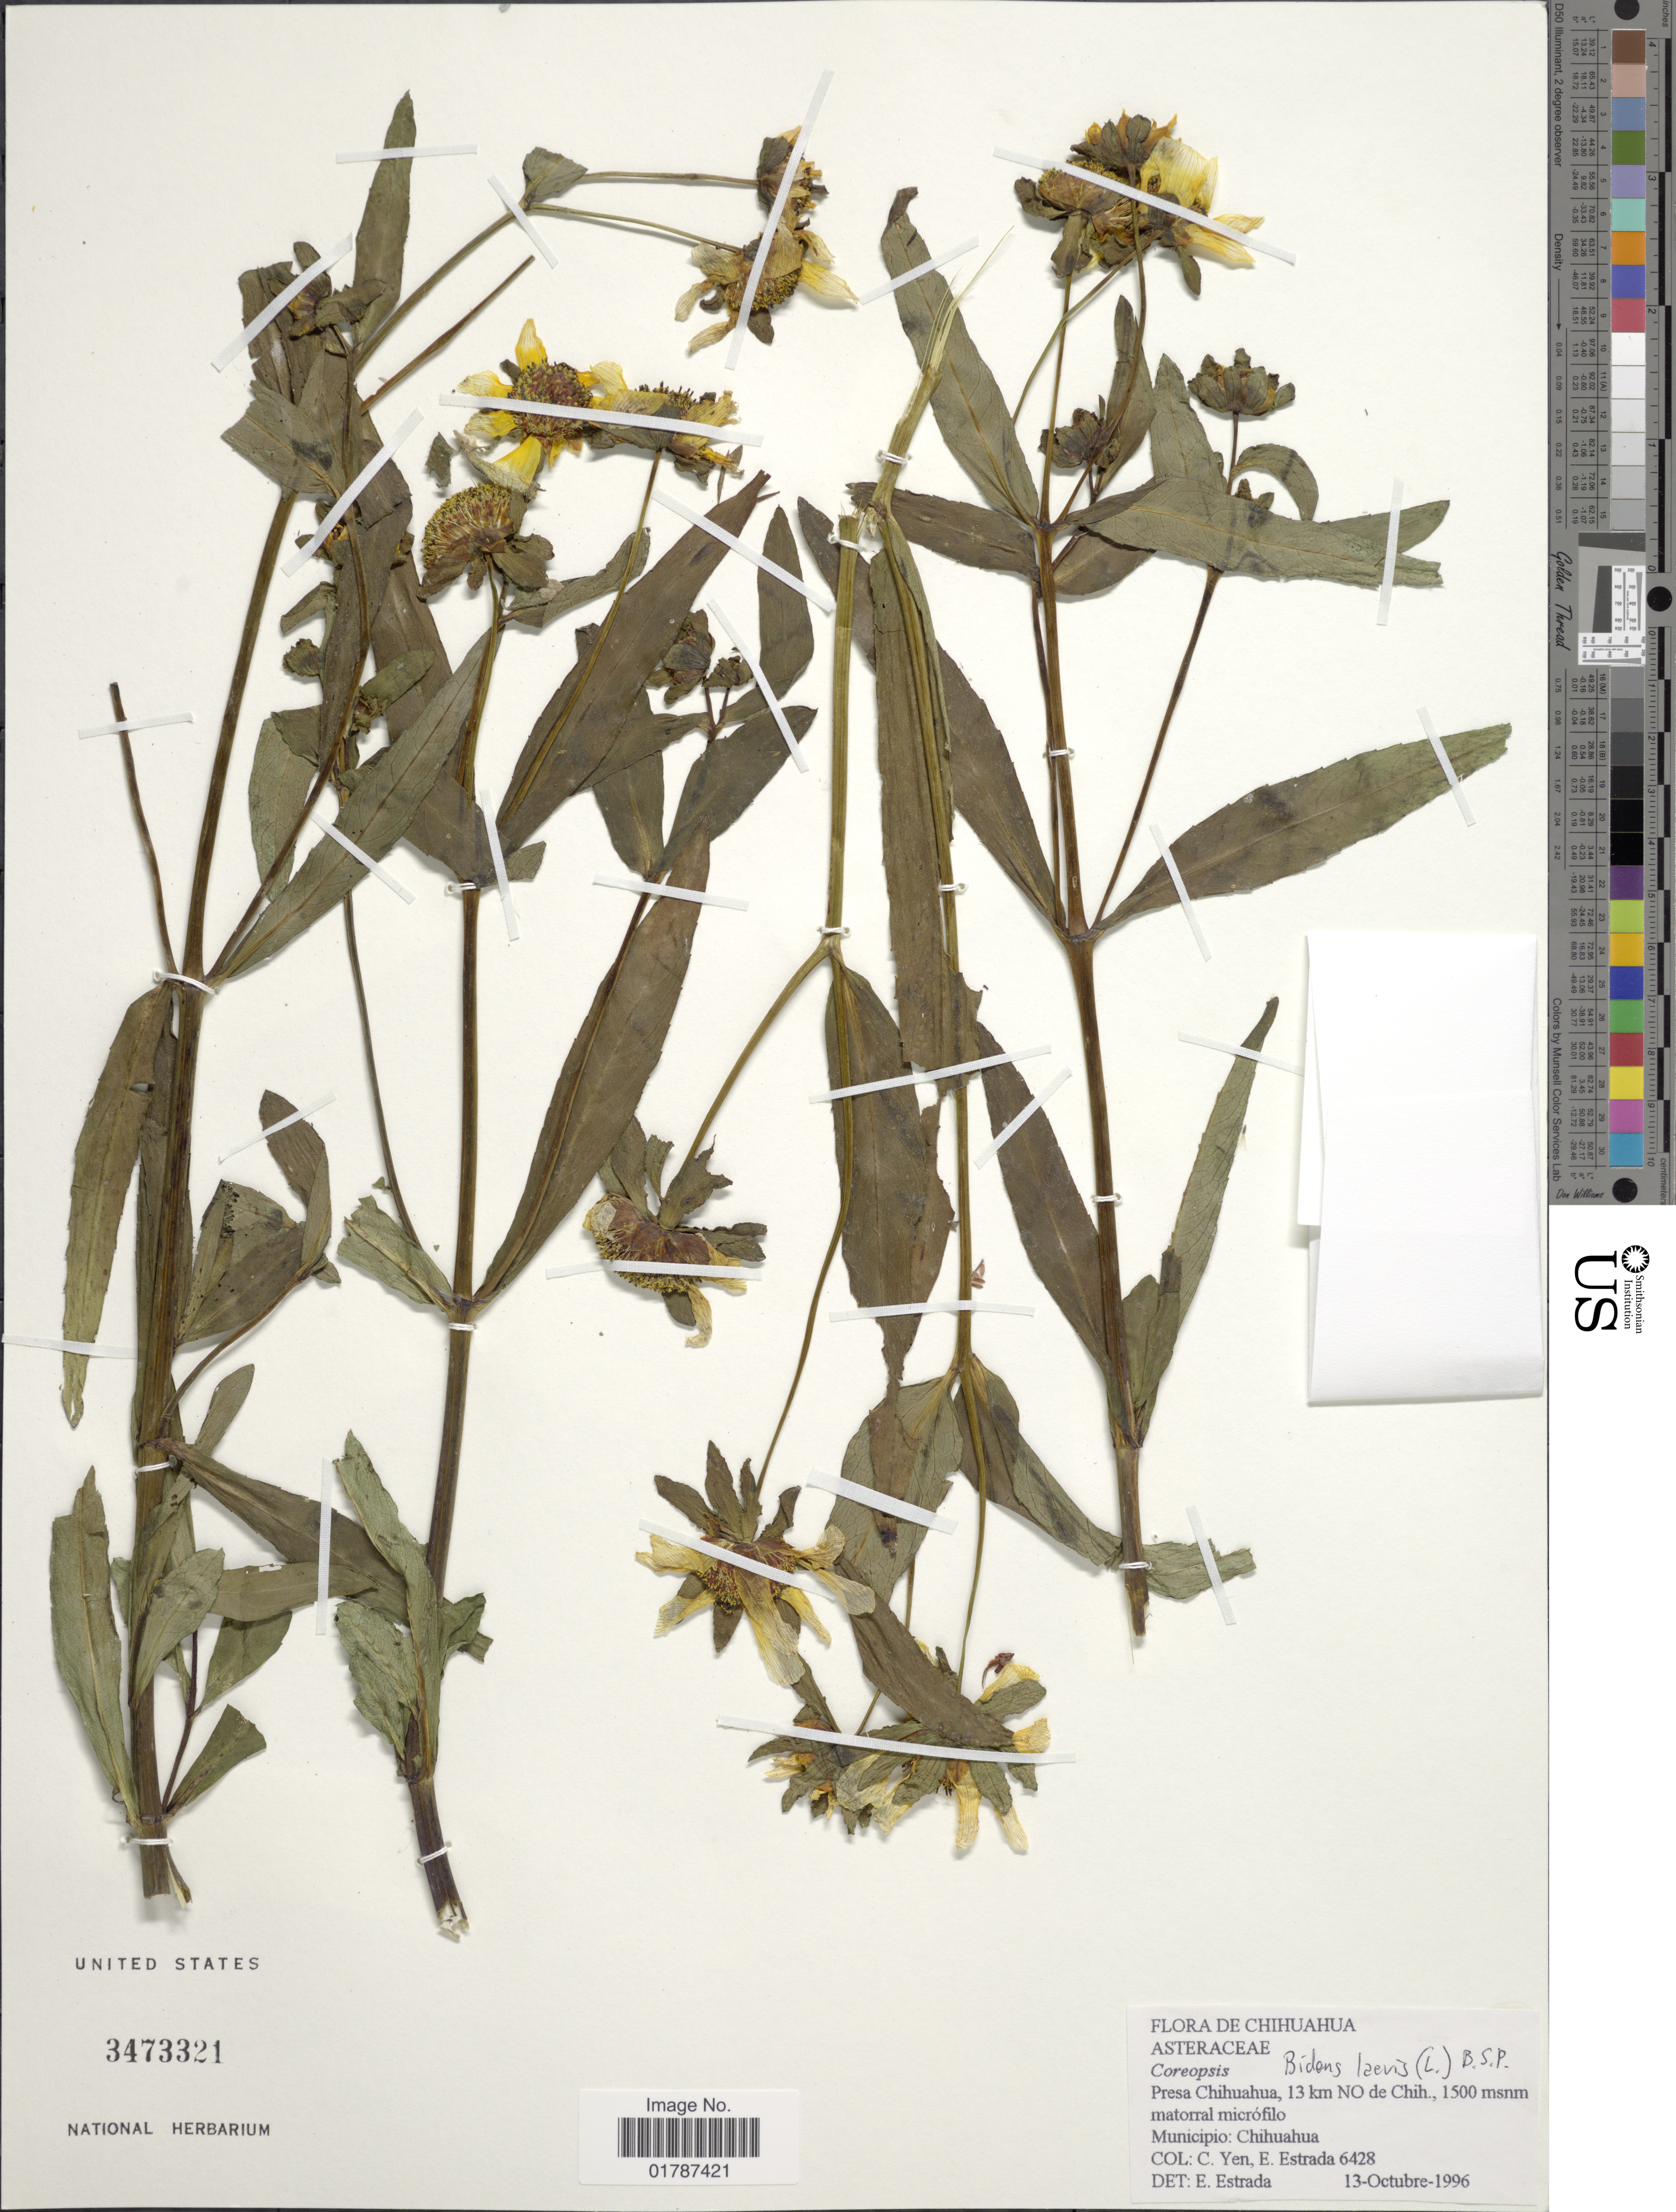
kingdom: Plantae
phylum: Tracheophyta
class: Magnoliopsida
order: Asterales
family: Asteraceae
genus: Bidens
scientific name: Bidens laevis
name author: (L.) Britton, Stearns & Poggenb.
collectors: C. Yen & E. Estrada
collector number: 6428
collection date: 1996-10-13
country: Mexico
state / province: Chihuahua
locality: Presa Chihuahua, 13 km NO de Chih., Municipio Chihuahua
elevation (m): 1500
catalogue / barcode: US 3473321